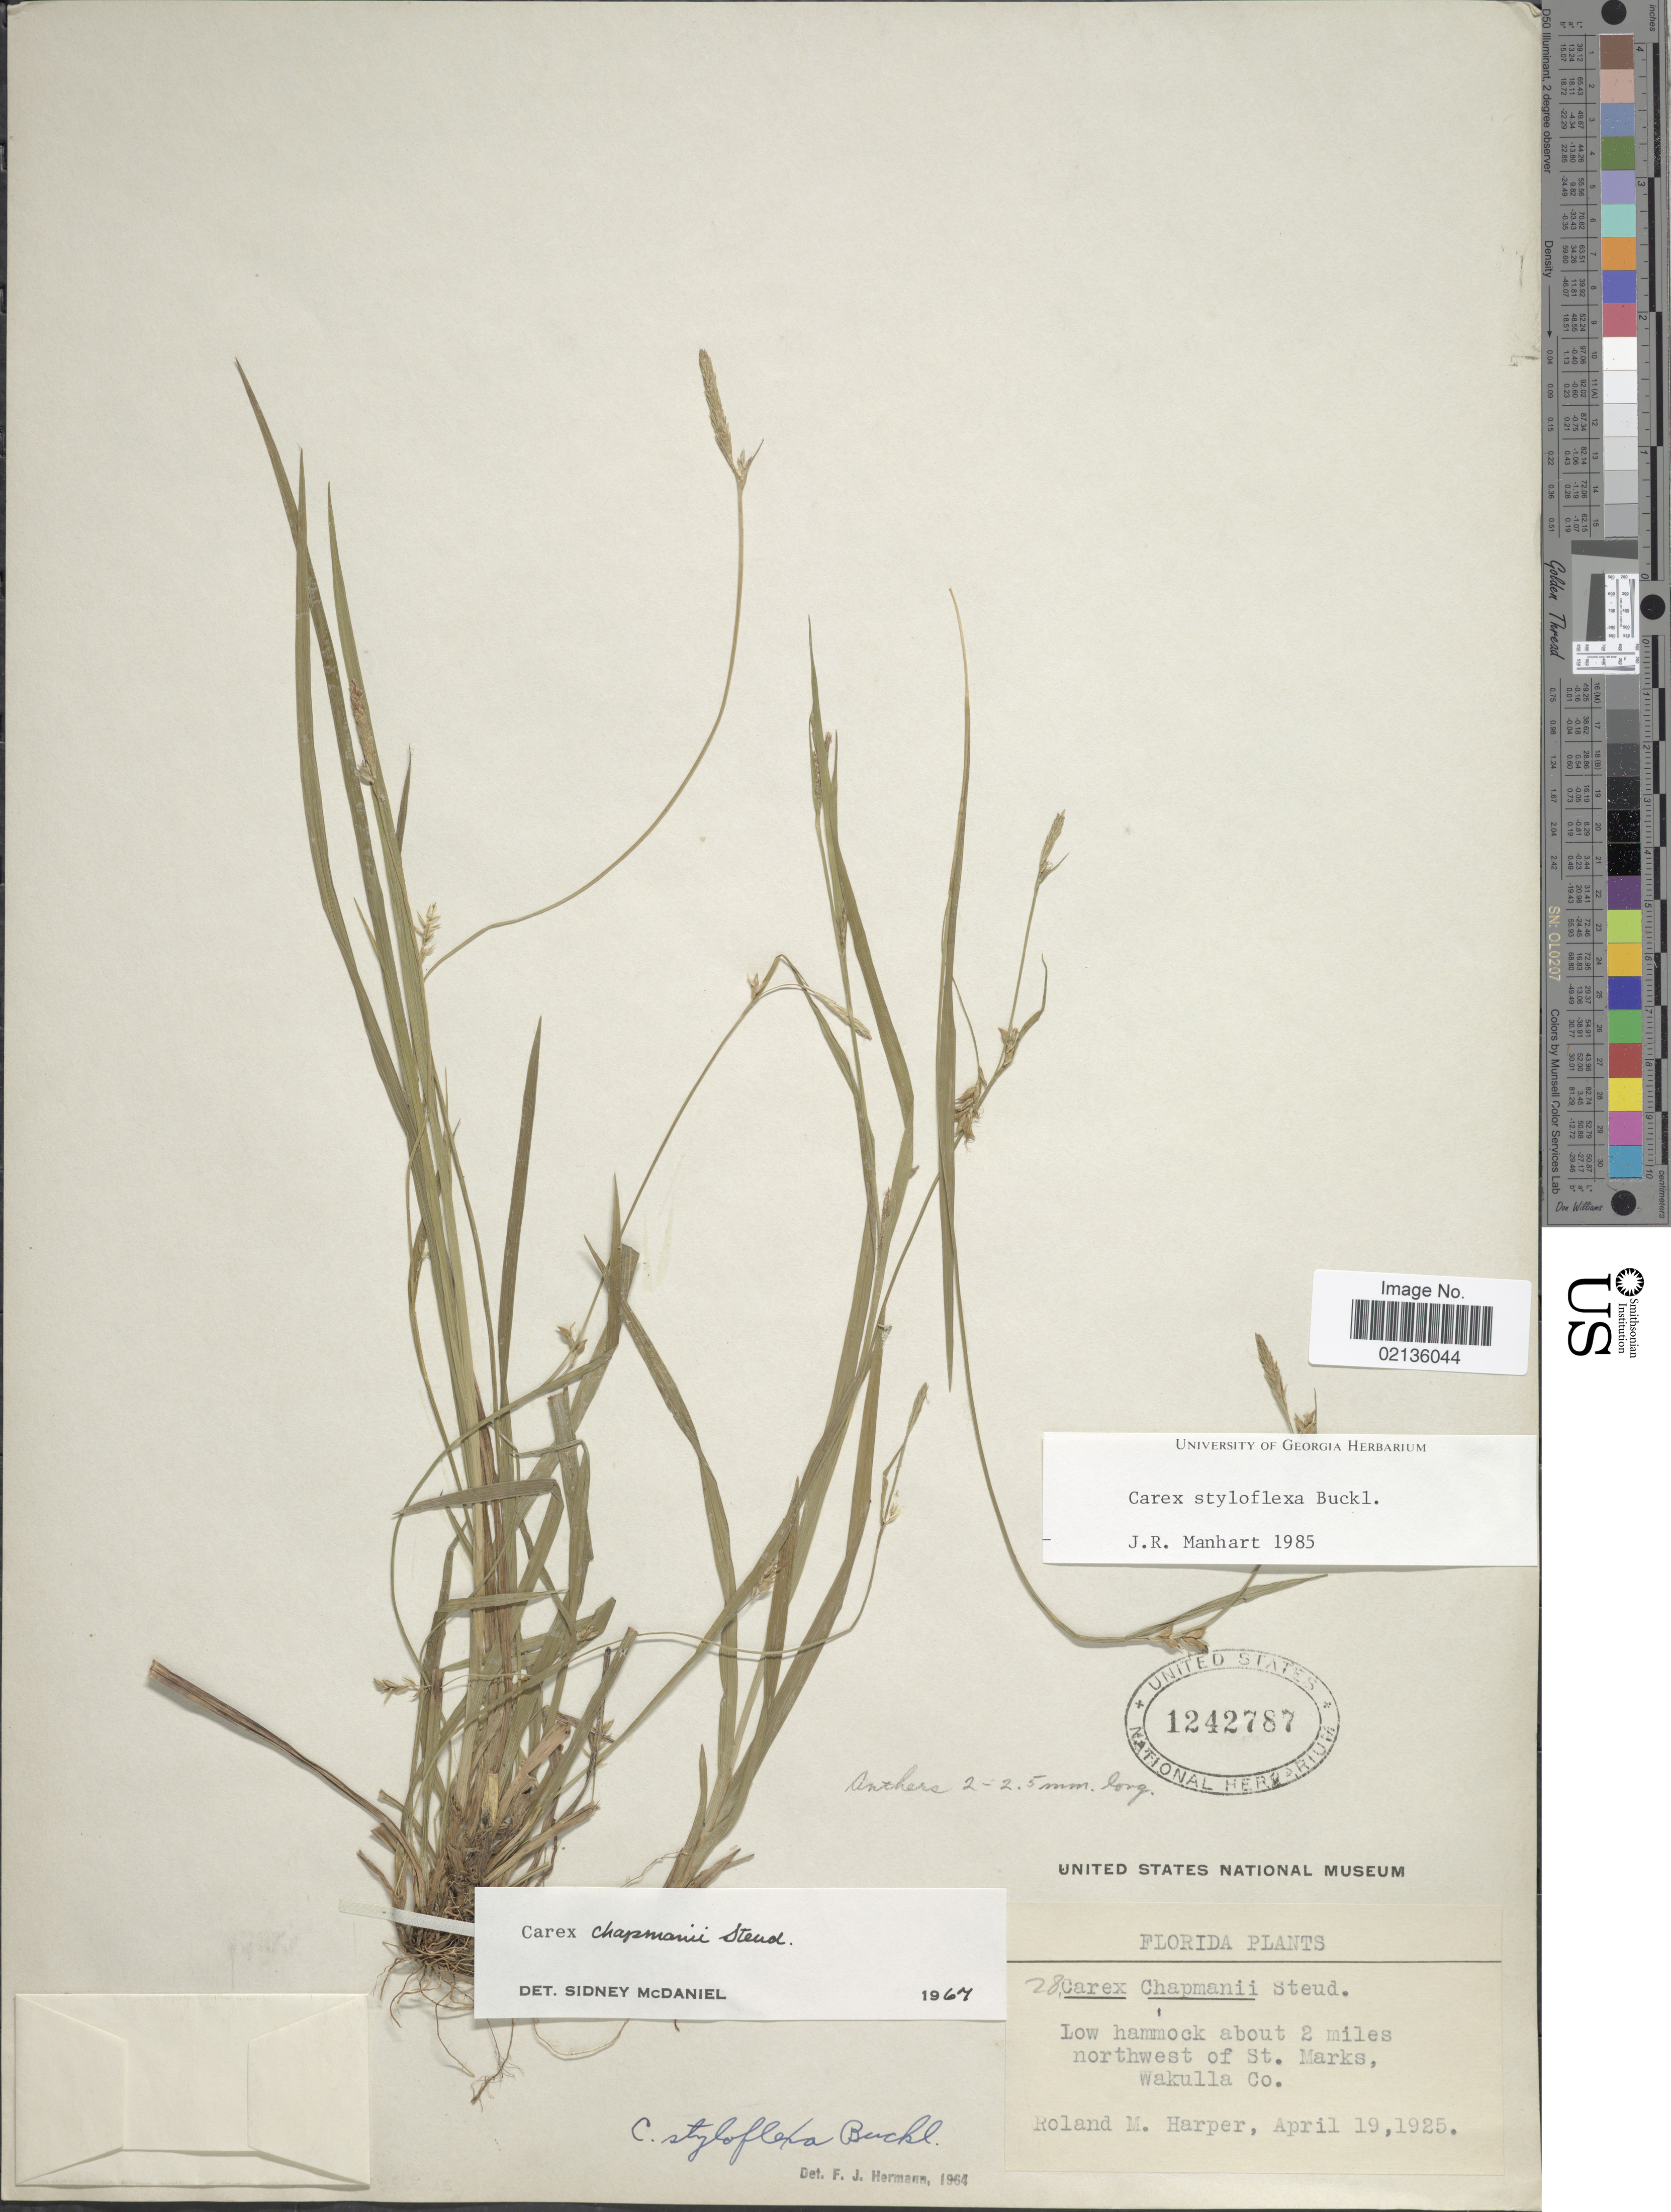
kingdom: Plantae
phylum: Tracheophyta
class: Liliopsida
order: Poales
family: Cyperaceae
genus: Carex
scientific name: Carex styloflexa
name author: Buckley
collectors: R. M. Harper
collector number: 28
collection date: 1925-04-19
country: United States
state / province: Florida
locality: Low hammock about 2 miles northwest of St. Marks, Wakulla Co.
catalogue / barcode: US 1242787